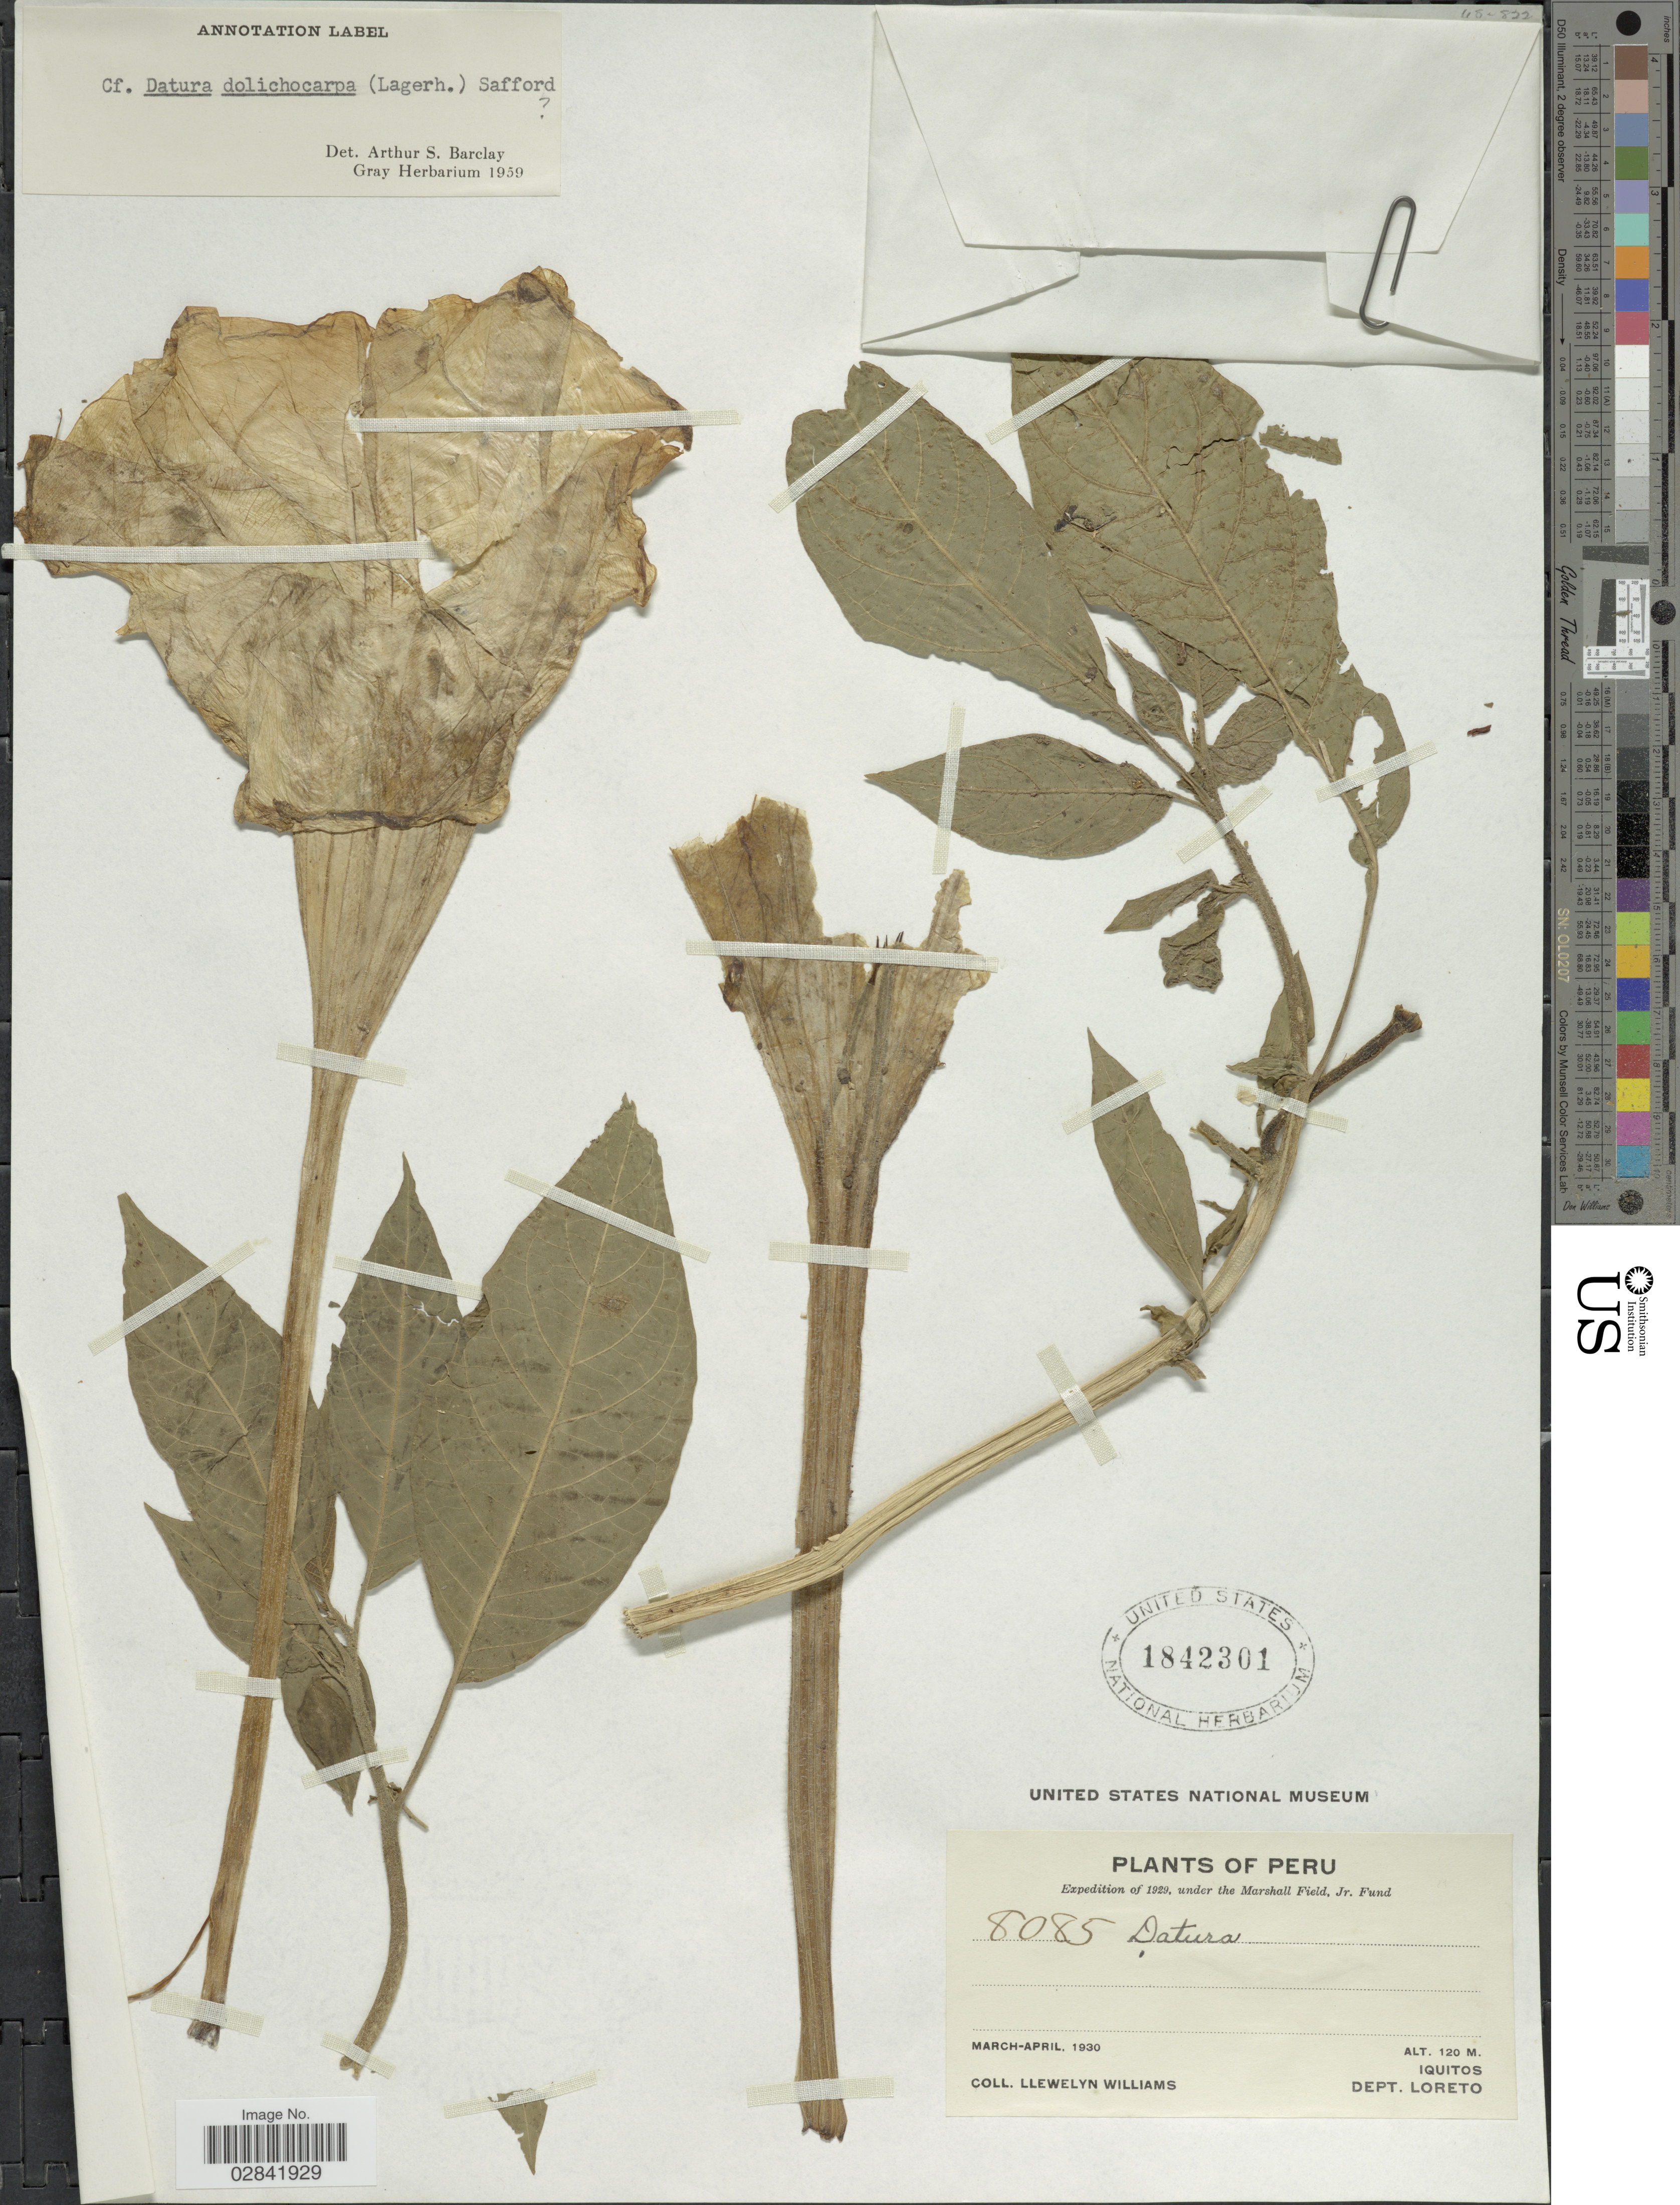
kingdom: Plantae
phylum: Tracheophyta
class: Magnoliopsida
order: Solanales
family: Solanaceae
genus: Brugmansia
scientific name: Brugmansia x insignis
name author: (Barb. Rodr.) Lockwood ex R.E. Schult.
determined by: (US) Smithsonian Institution - National Museum of Natural History - Department of Botany (UNITED STATES)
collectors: Ll. Williams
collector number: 8085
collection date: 1930-03/1930-04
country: Peru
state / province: Loreto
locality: Iquitos, Dept. Loreto.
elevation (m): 120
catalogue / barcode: US 1842301